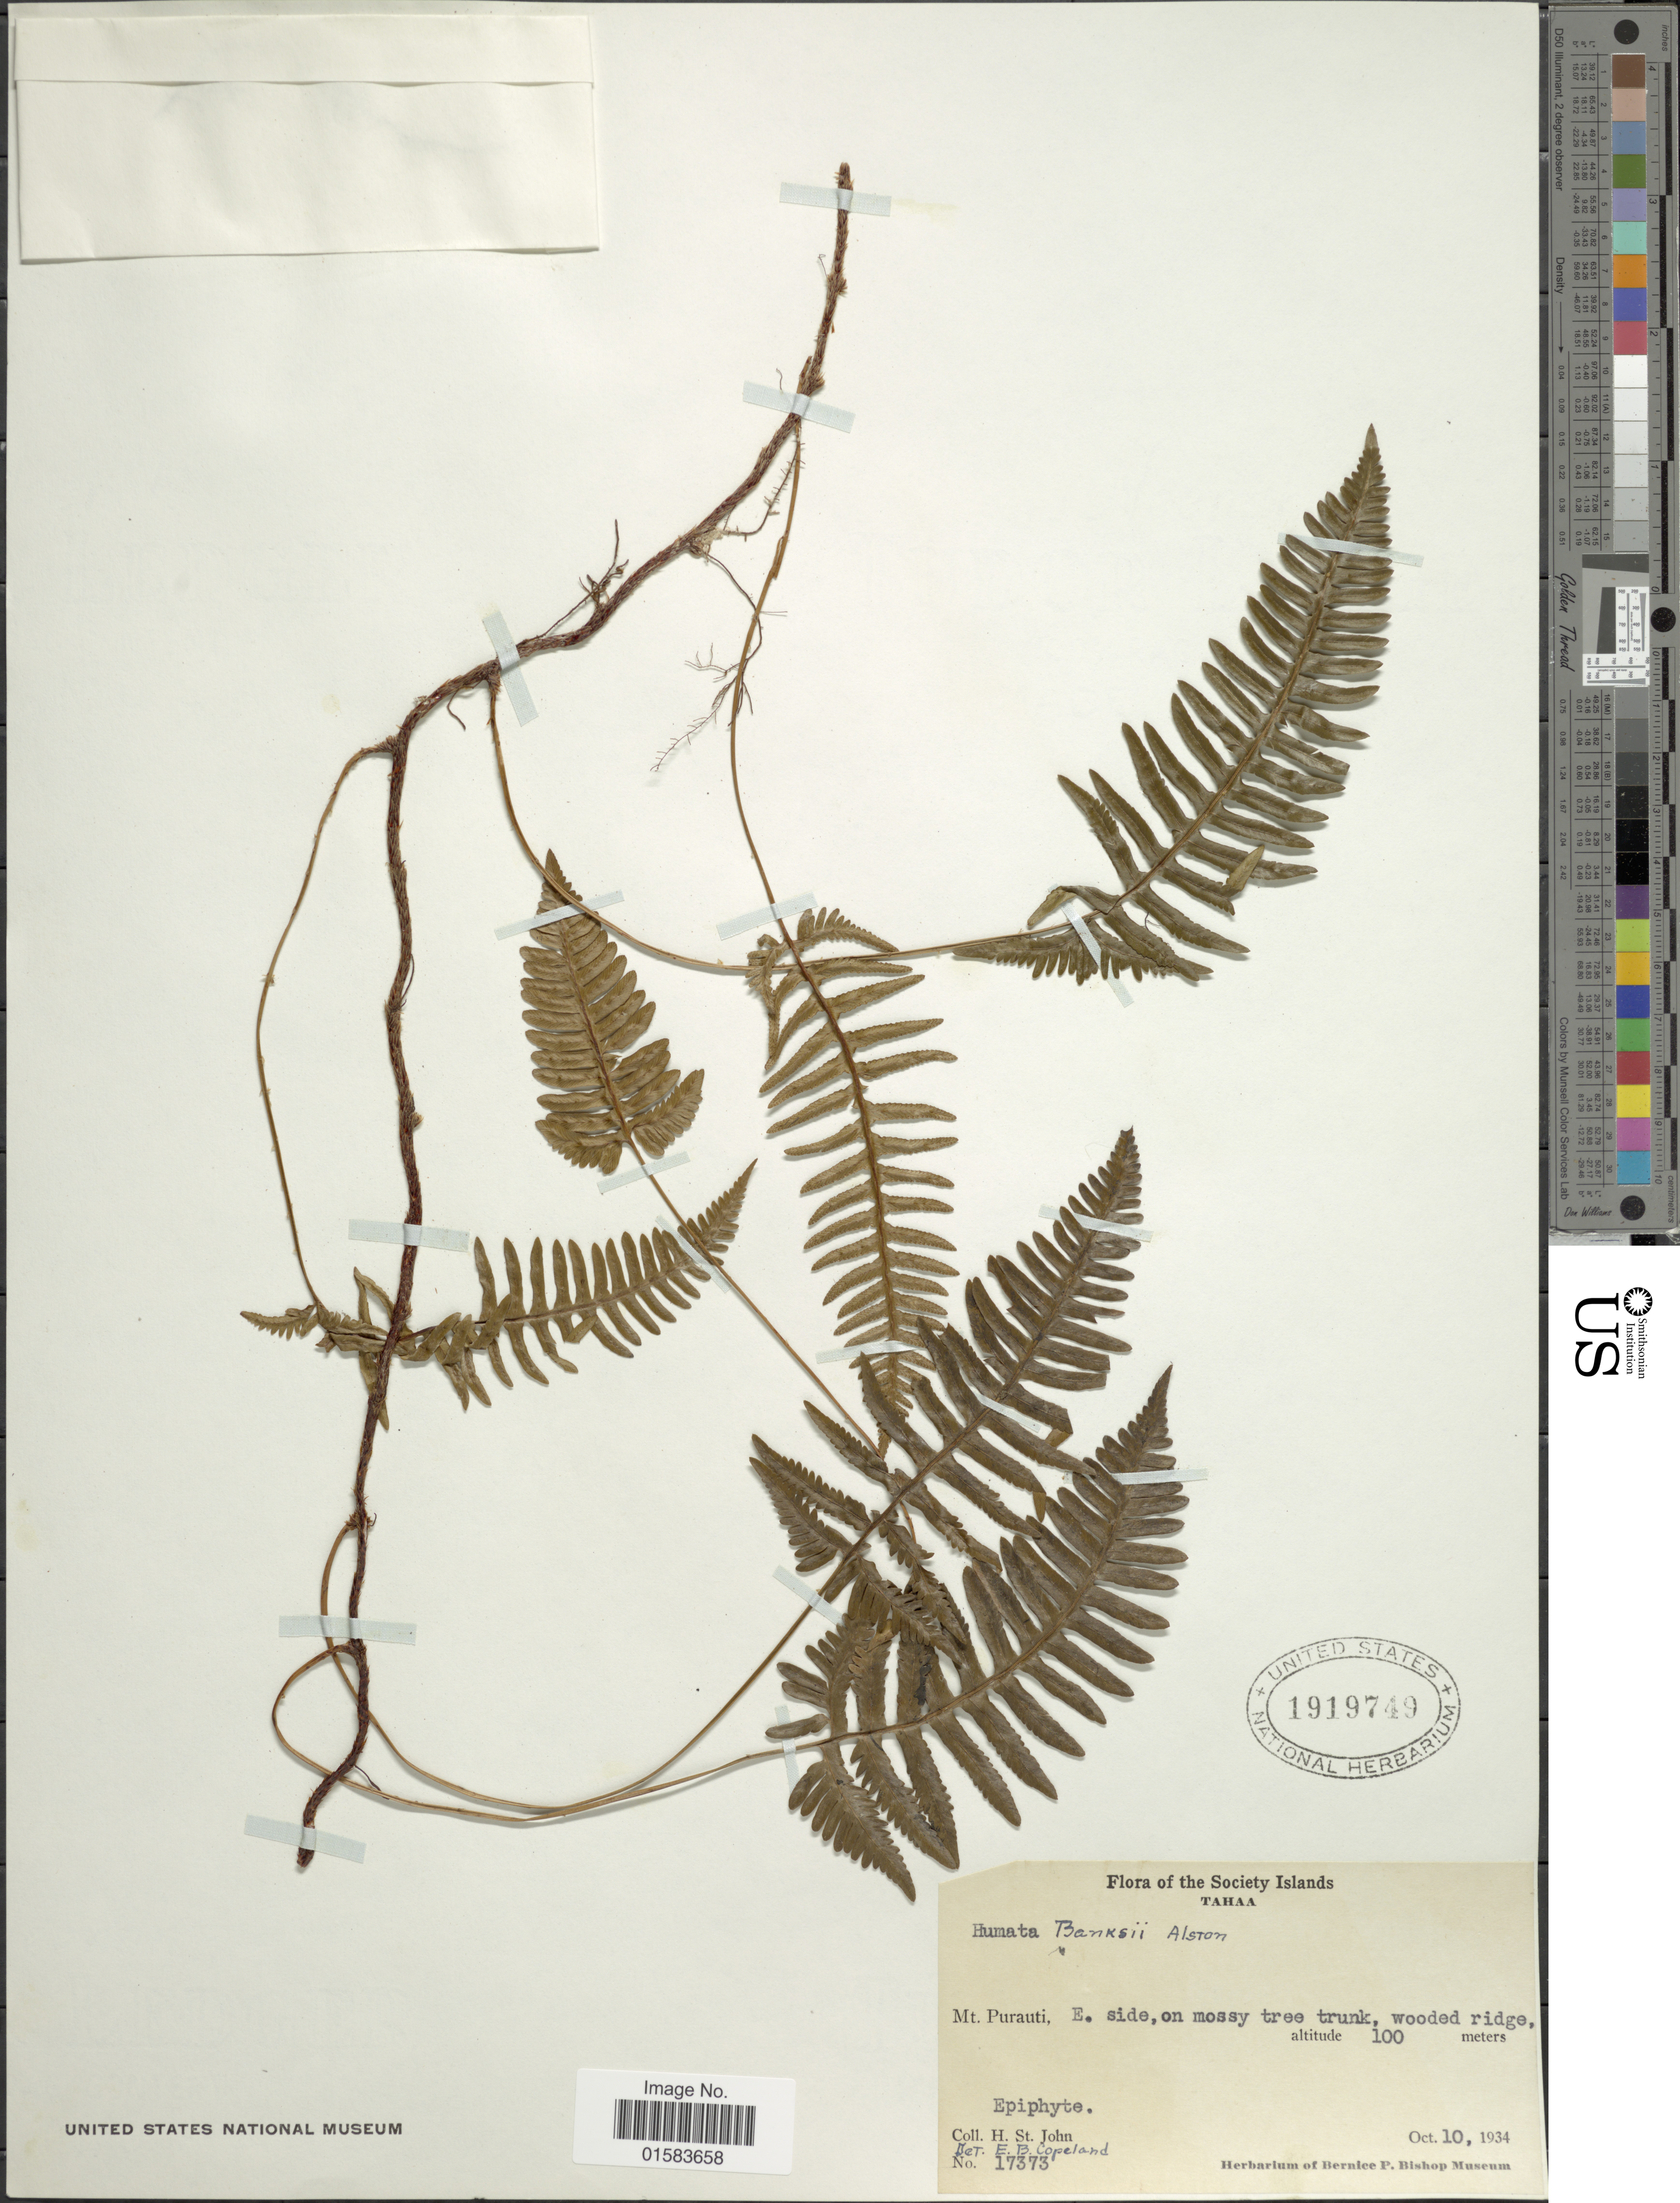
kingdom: Plantae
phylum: Tracheophyta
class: Polypodiopsida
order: Polypodiales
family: Davalliaceae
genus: Davallia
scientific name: Davallia pectinata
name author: Sm.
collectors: H. St. John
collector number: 17373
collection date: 1934-10-10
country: French Polynesia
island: Tahaa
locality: Tahaa, The Society Islands, Mt. Purauti, E. side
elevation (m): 100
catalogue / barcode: US 1919749